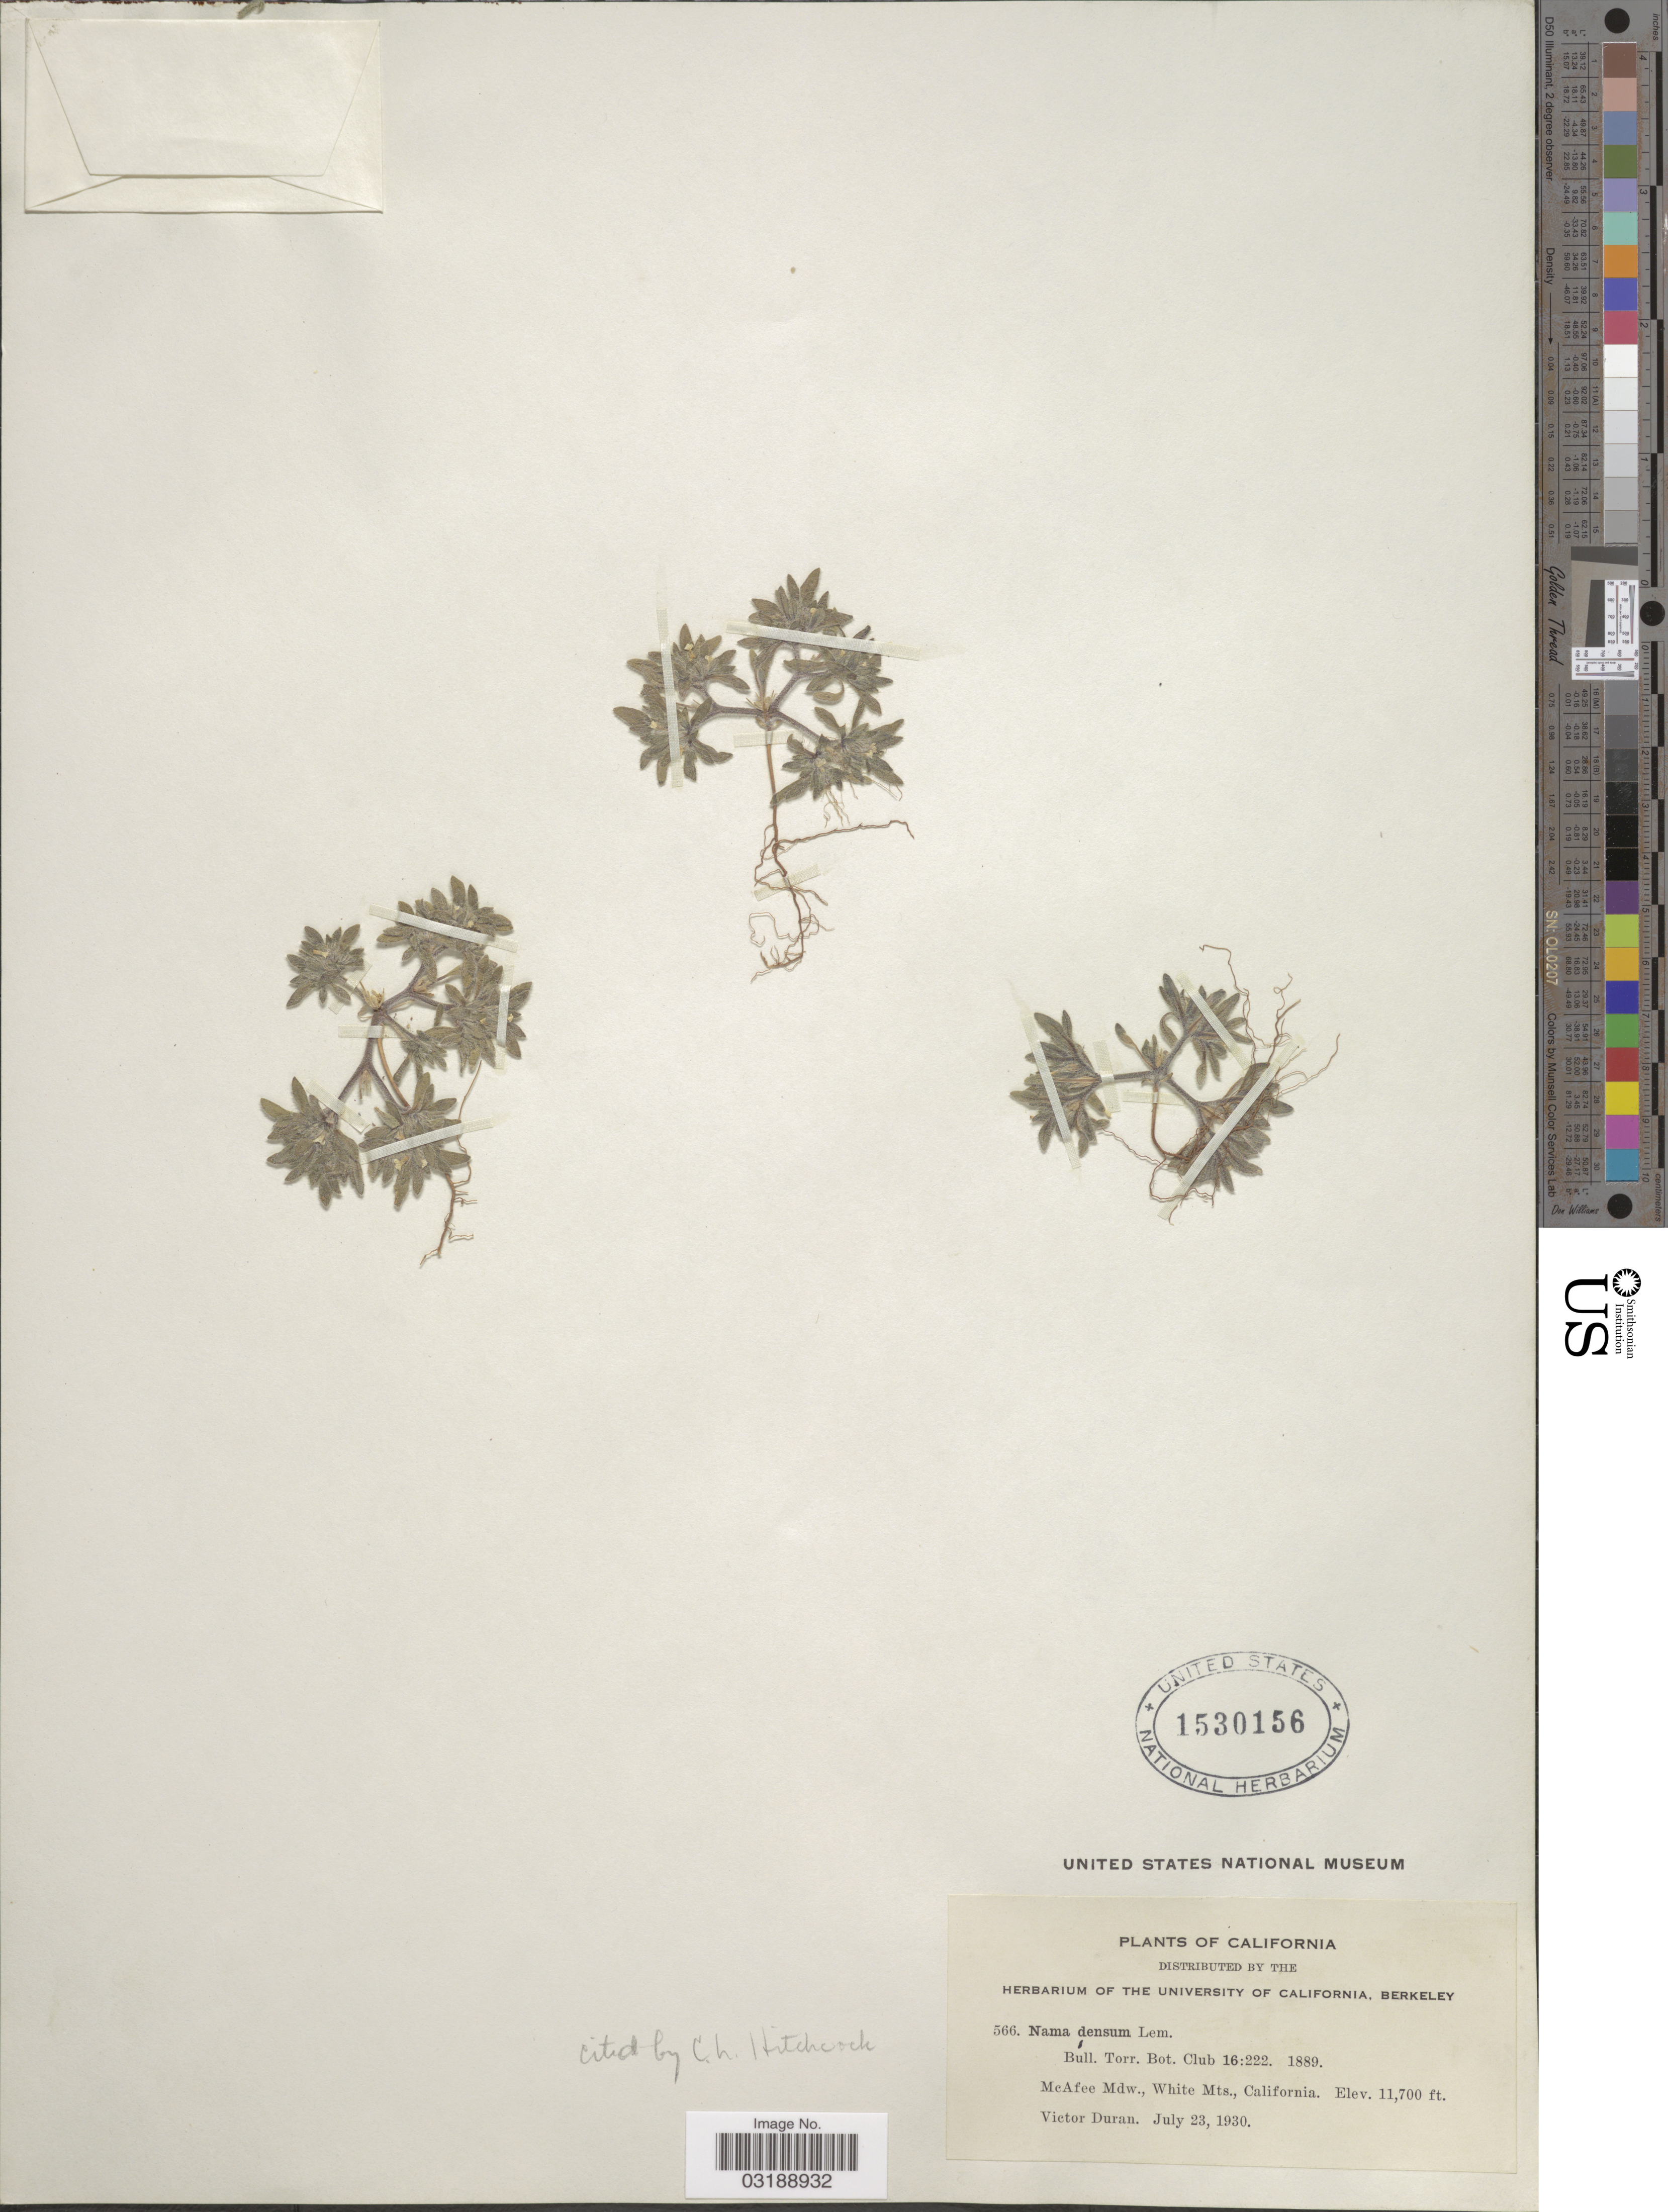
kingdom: Plantae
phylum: Tracheophyta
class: Magnoliopsida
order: Boraginales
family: Namaceae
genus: Nama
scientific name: Nama densa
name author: Lemmon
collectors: V. Duran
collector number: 566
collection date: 1930-07-23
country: United States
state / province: California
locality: McAfee Mdw., White Mts.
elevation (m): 3566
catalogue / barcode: US 1530156